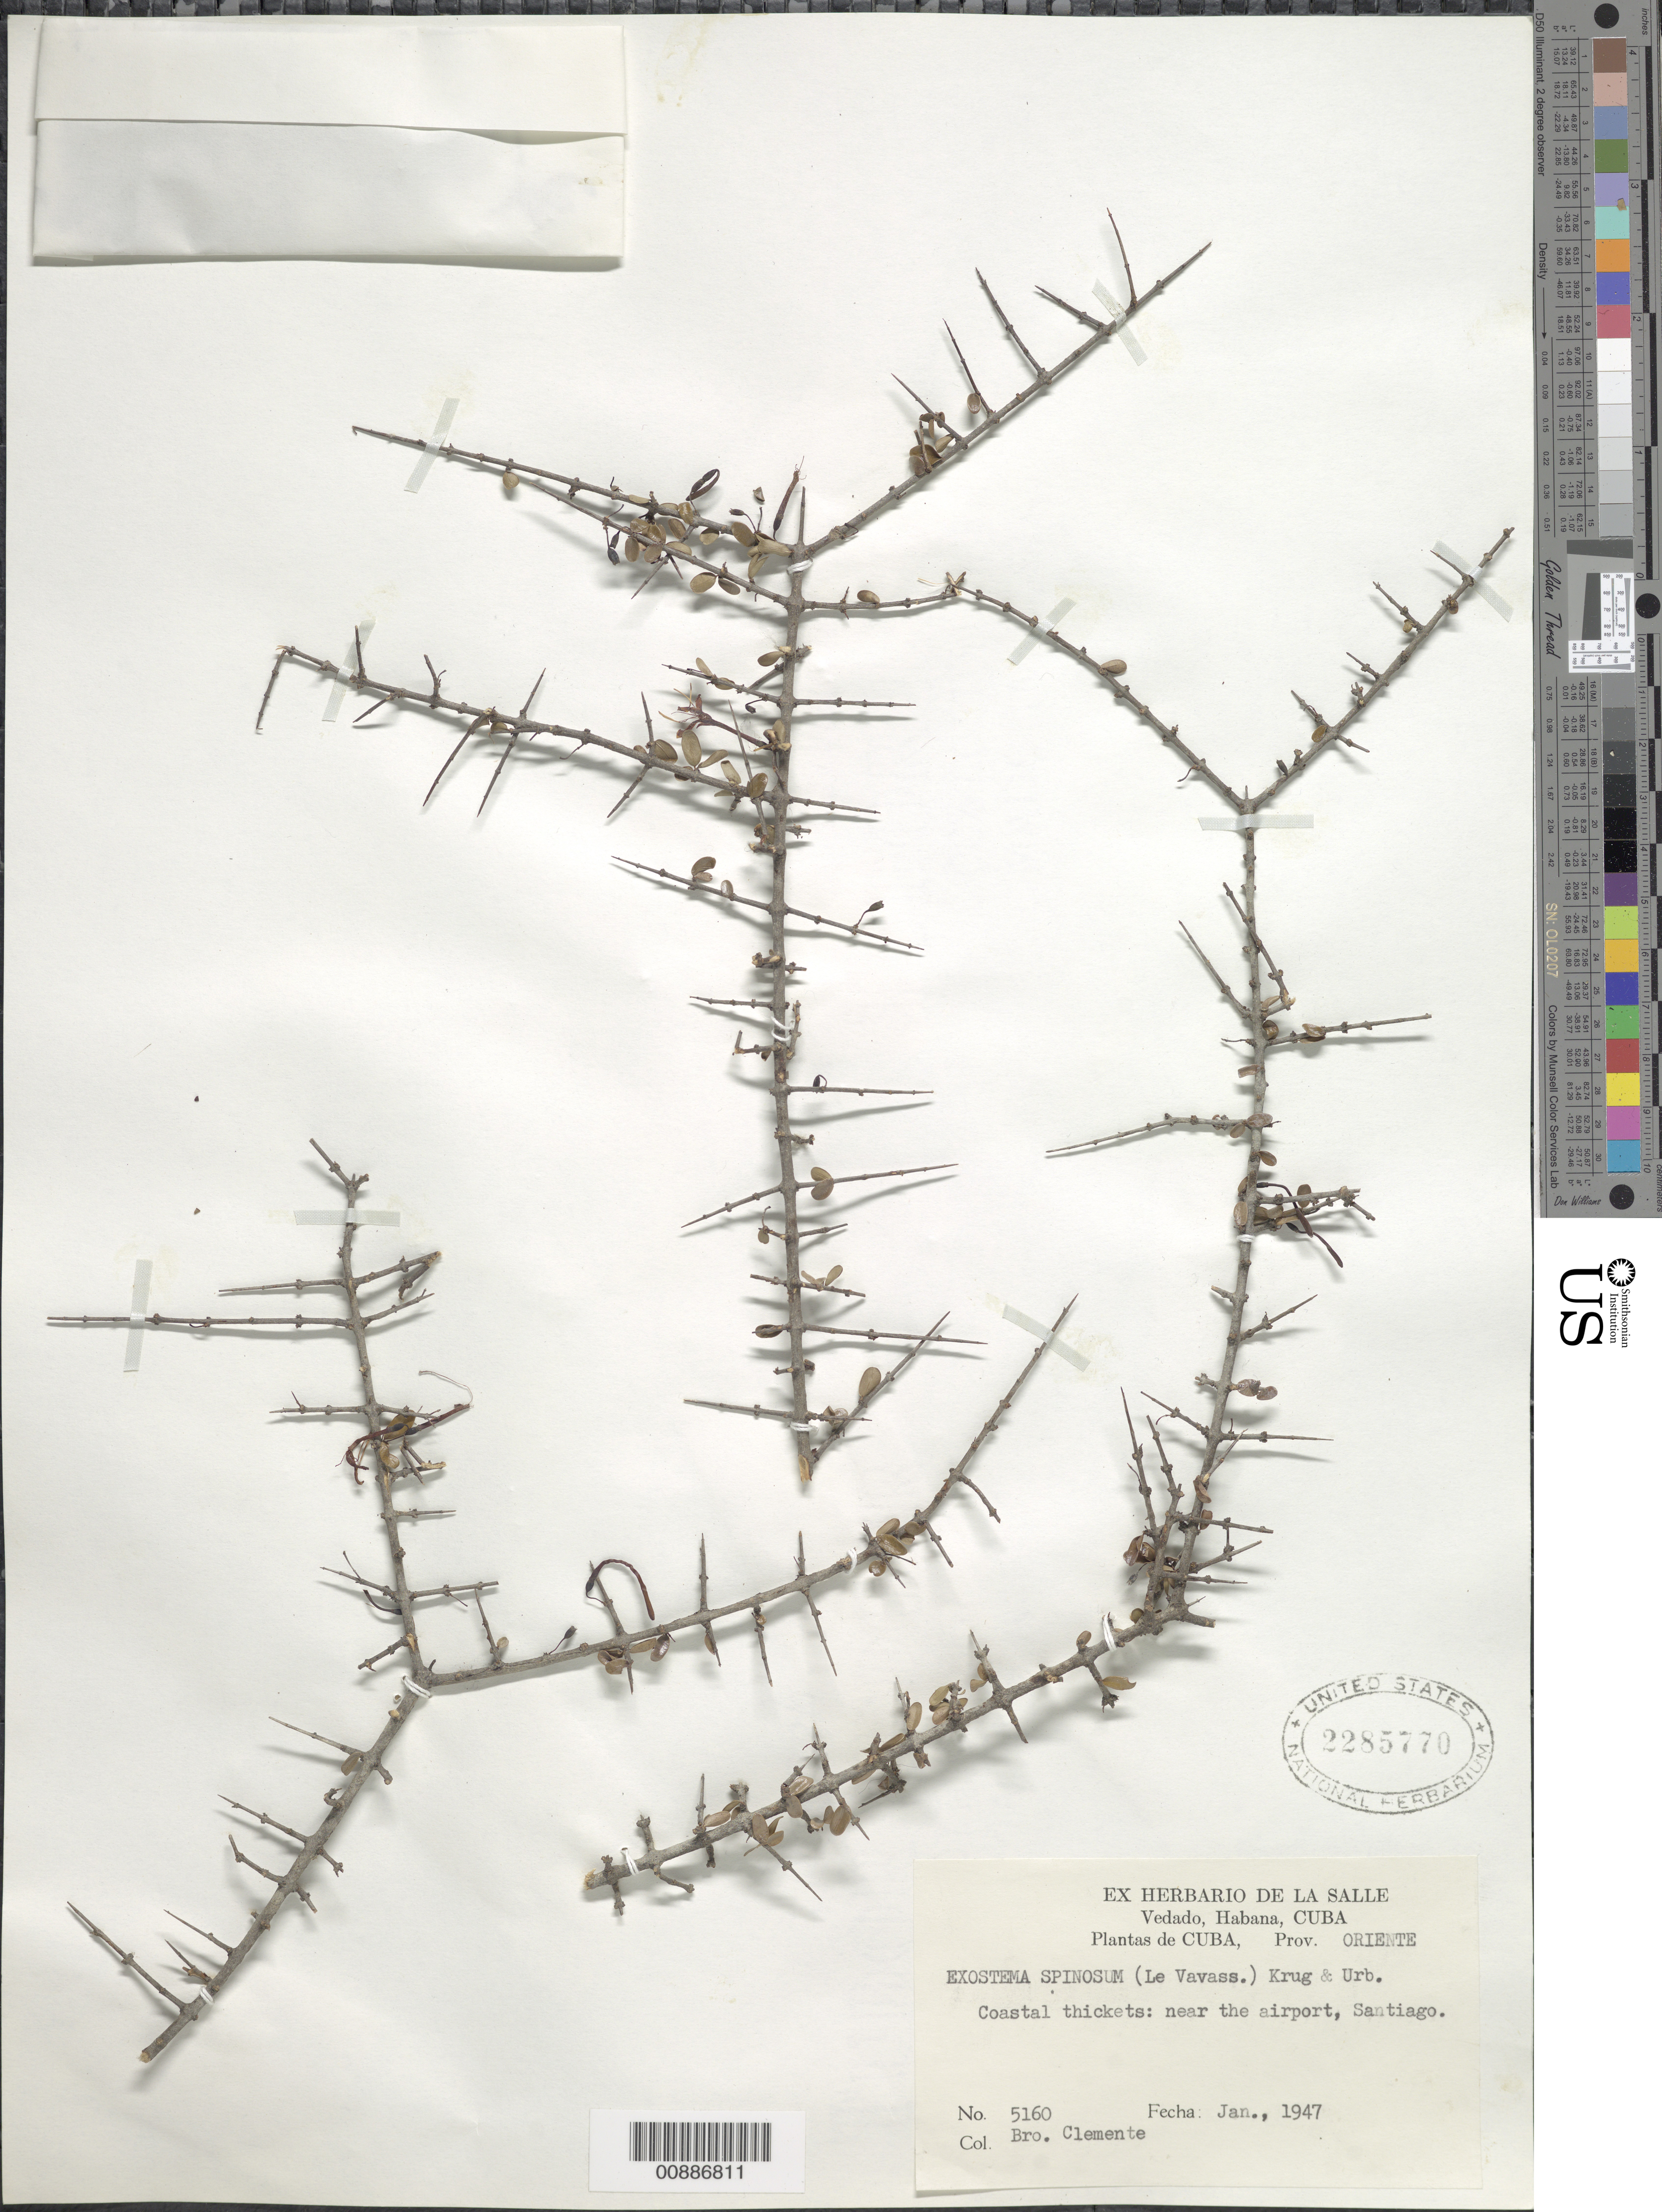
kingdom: Plantae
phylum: Tracheophyta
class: Magnoliopsida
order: Gentianales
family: Rubiaceae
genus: Exostema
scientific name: Exostema spinosum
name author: (Vavass.) Krug & Urb.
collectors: Bro. Clemente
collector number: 5160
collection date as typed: Jan 1947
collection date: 1947-01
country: Cuba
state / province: Oriente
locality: Santiago, near the airport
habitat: Coastal thickets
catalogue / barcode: US 2285770